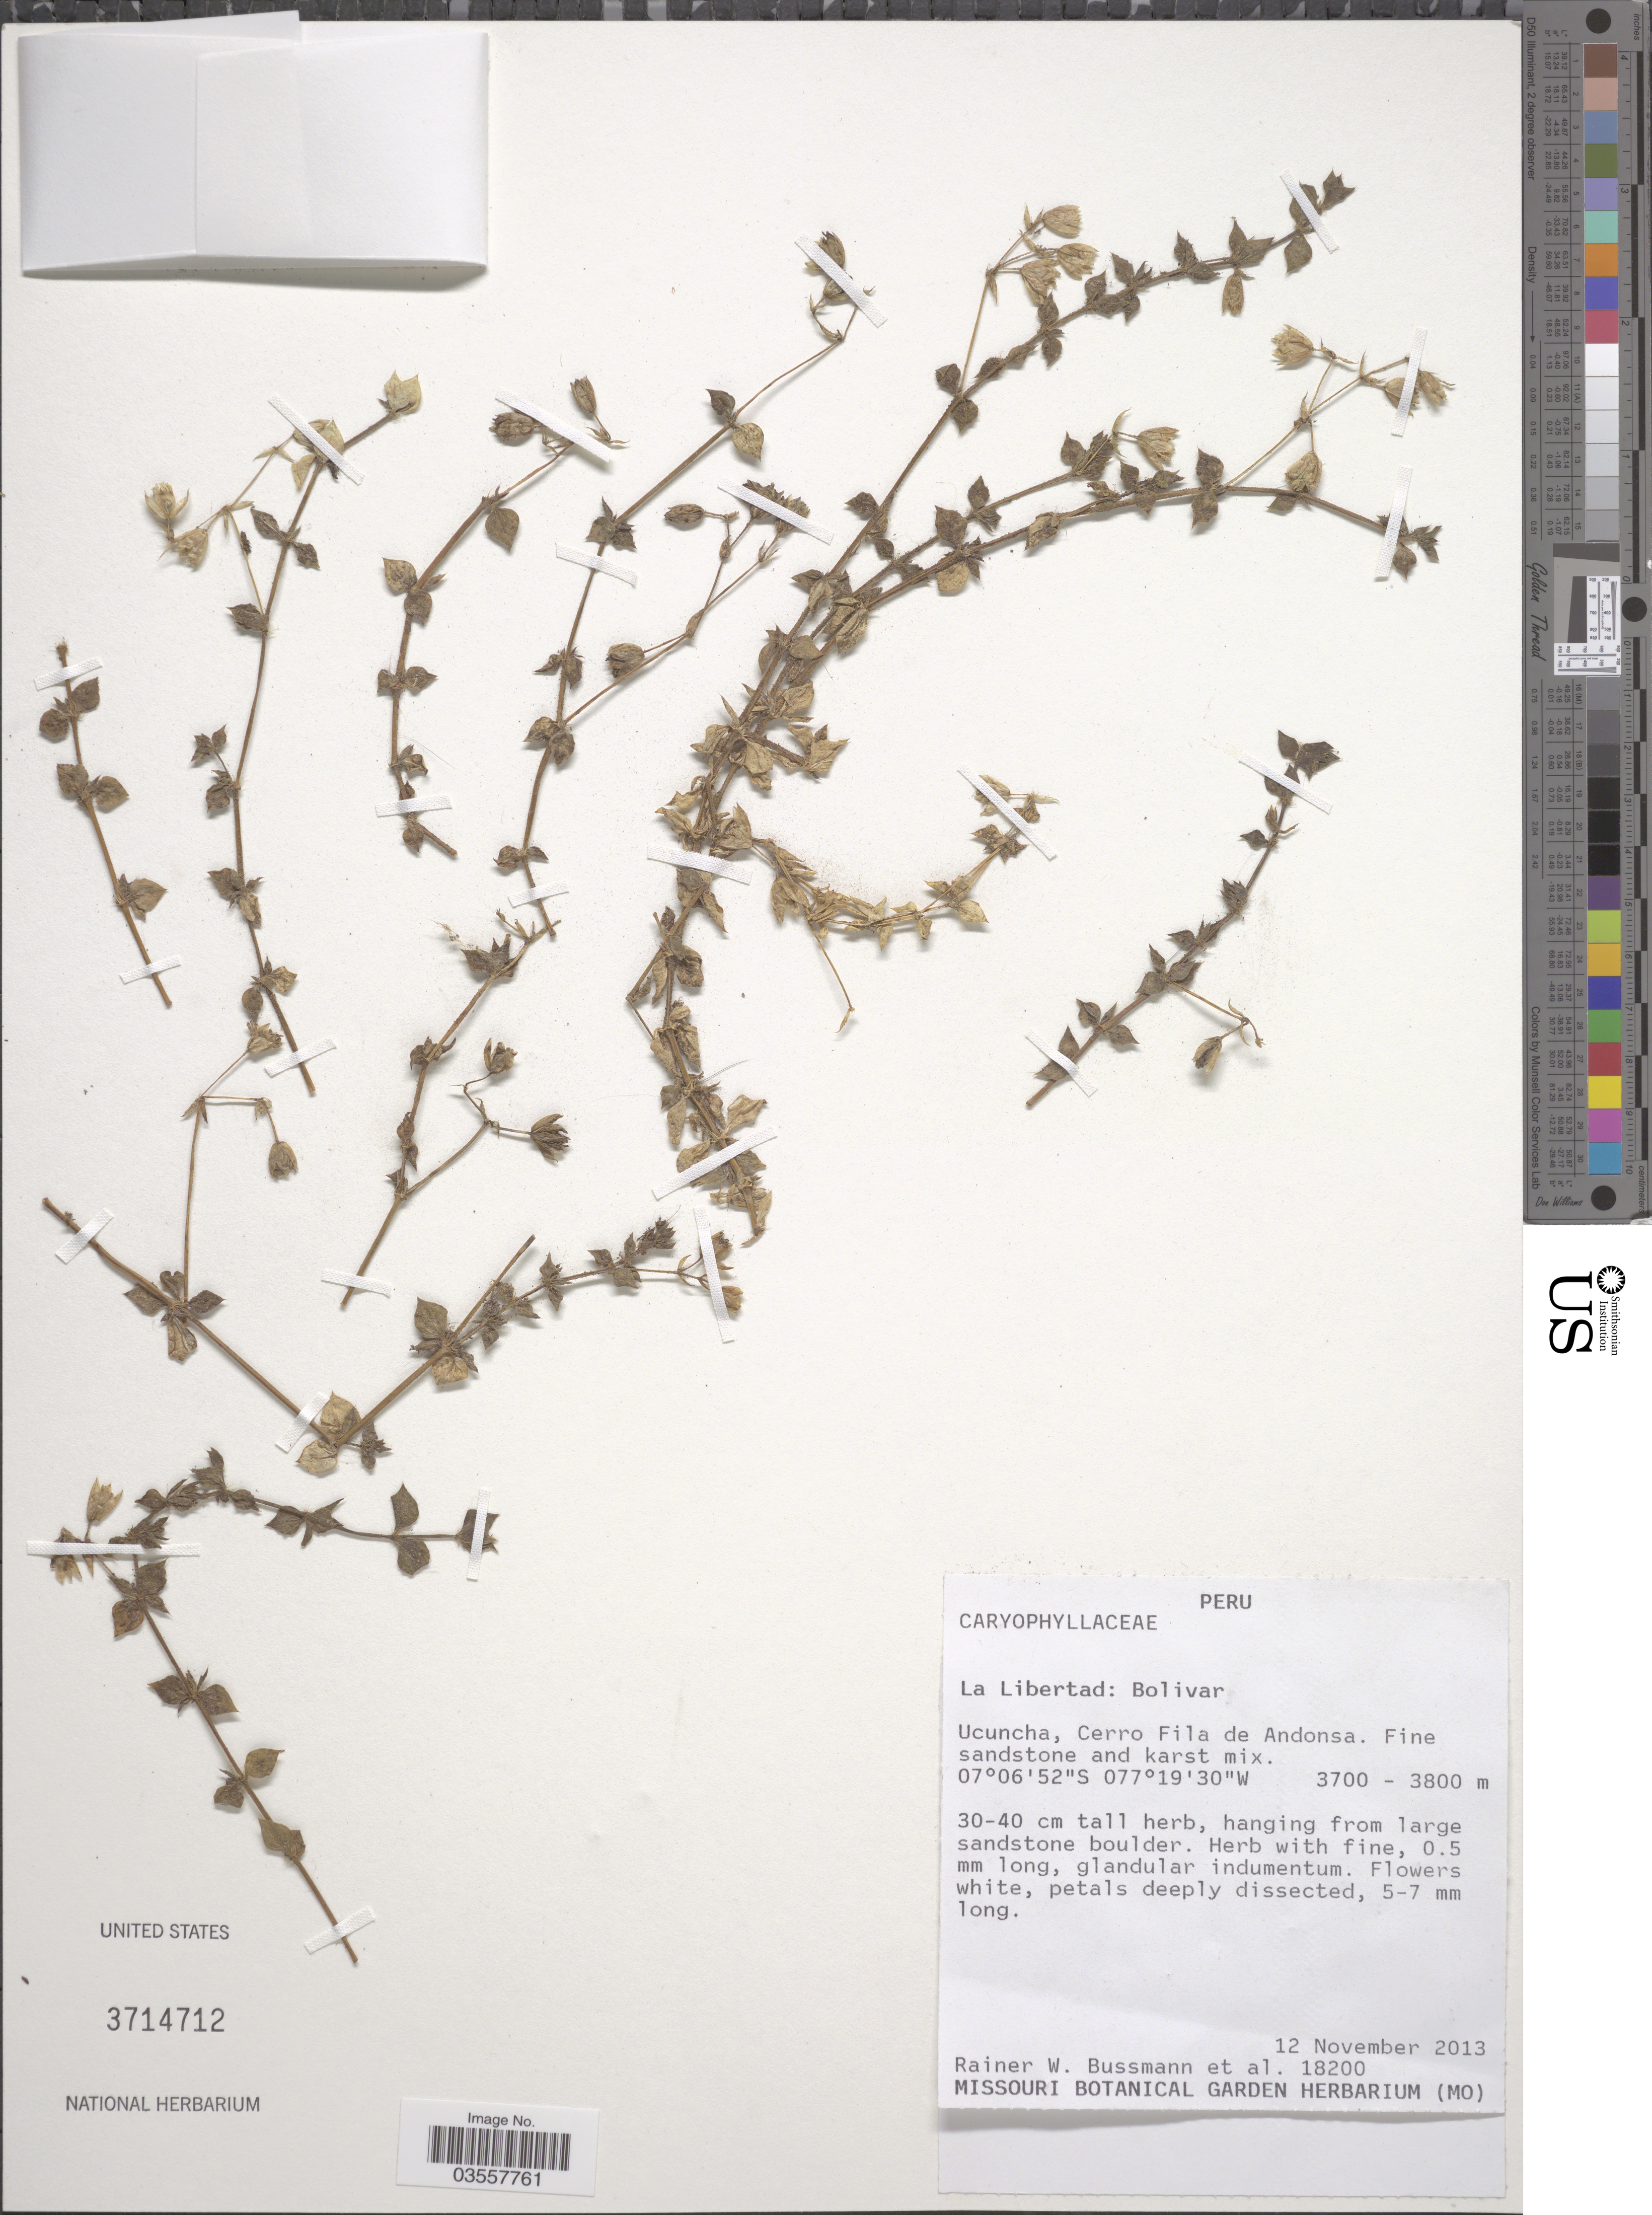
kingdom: Plantae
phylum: Tracheophyta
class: Magnoliopsida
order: Caryophyllales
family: Caryophyllaceae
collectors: R. W. Bussmann & et al.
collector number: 18200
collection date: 2013-11-12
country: Peru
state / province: La Libertad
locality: Bolivar. Ucuncha, Cerro Fila de Andonsa.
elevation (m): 3700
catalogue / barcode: US 3714712